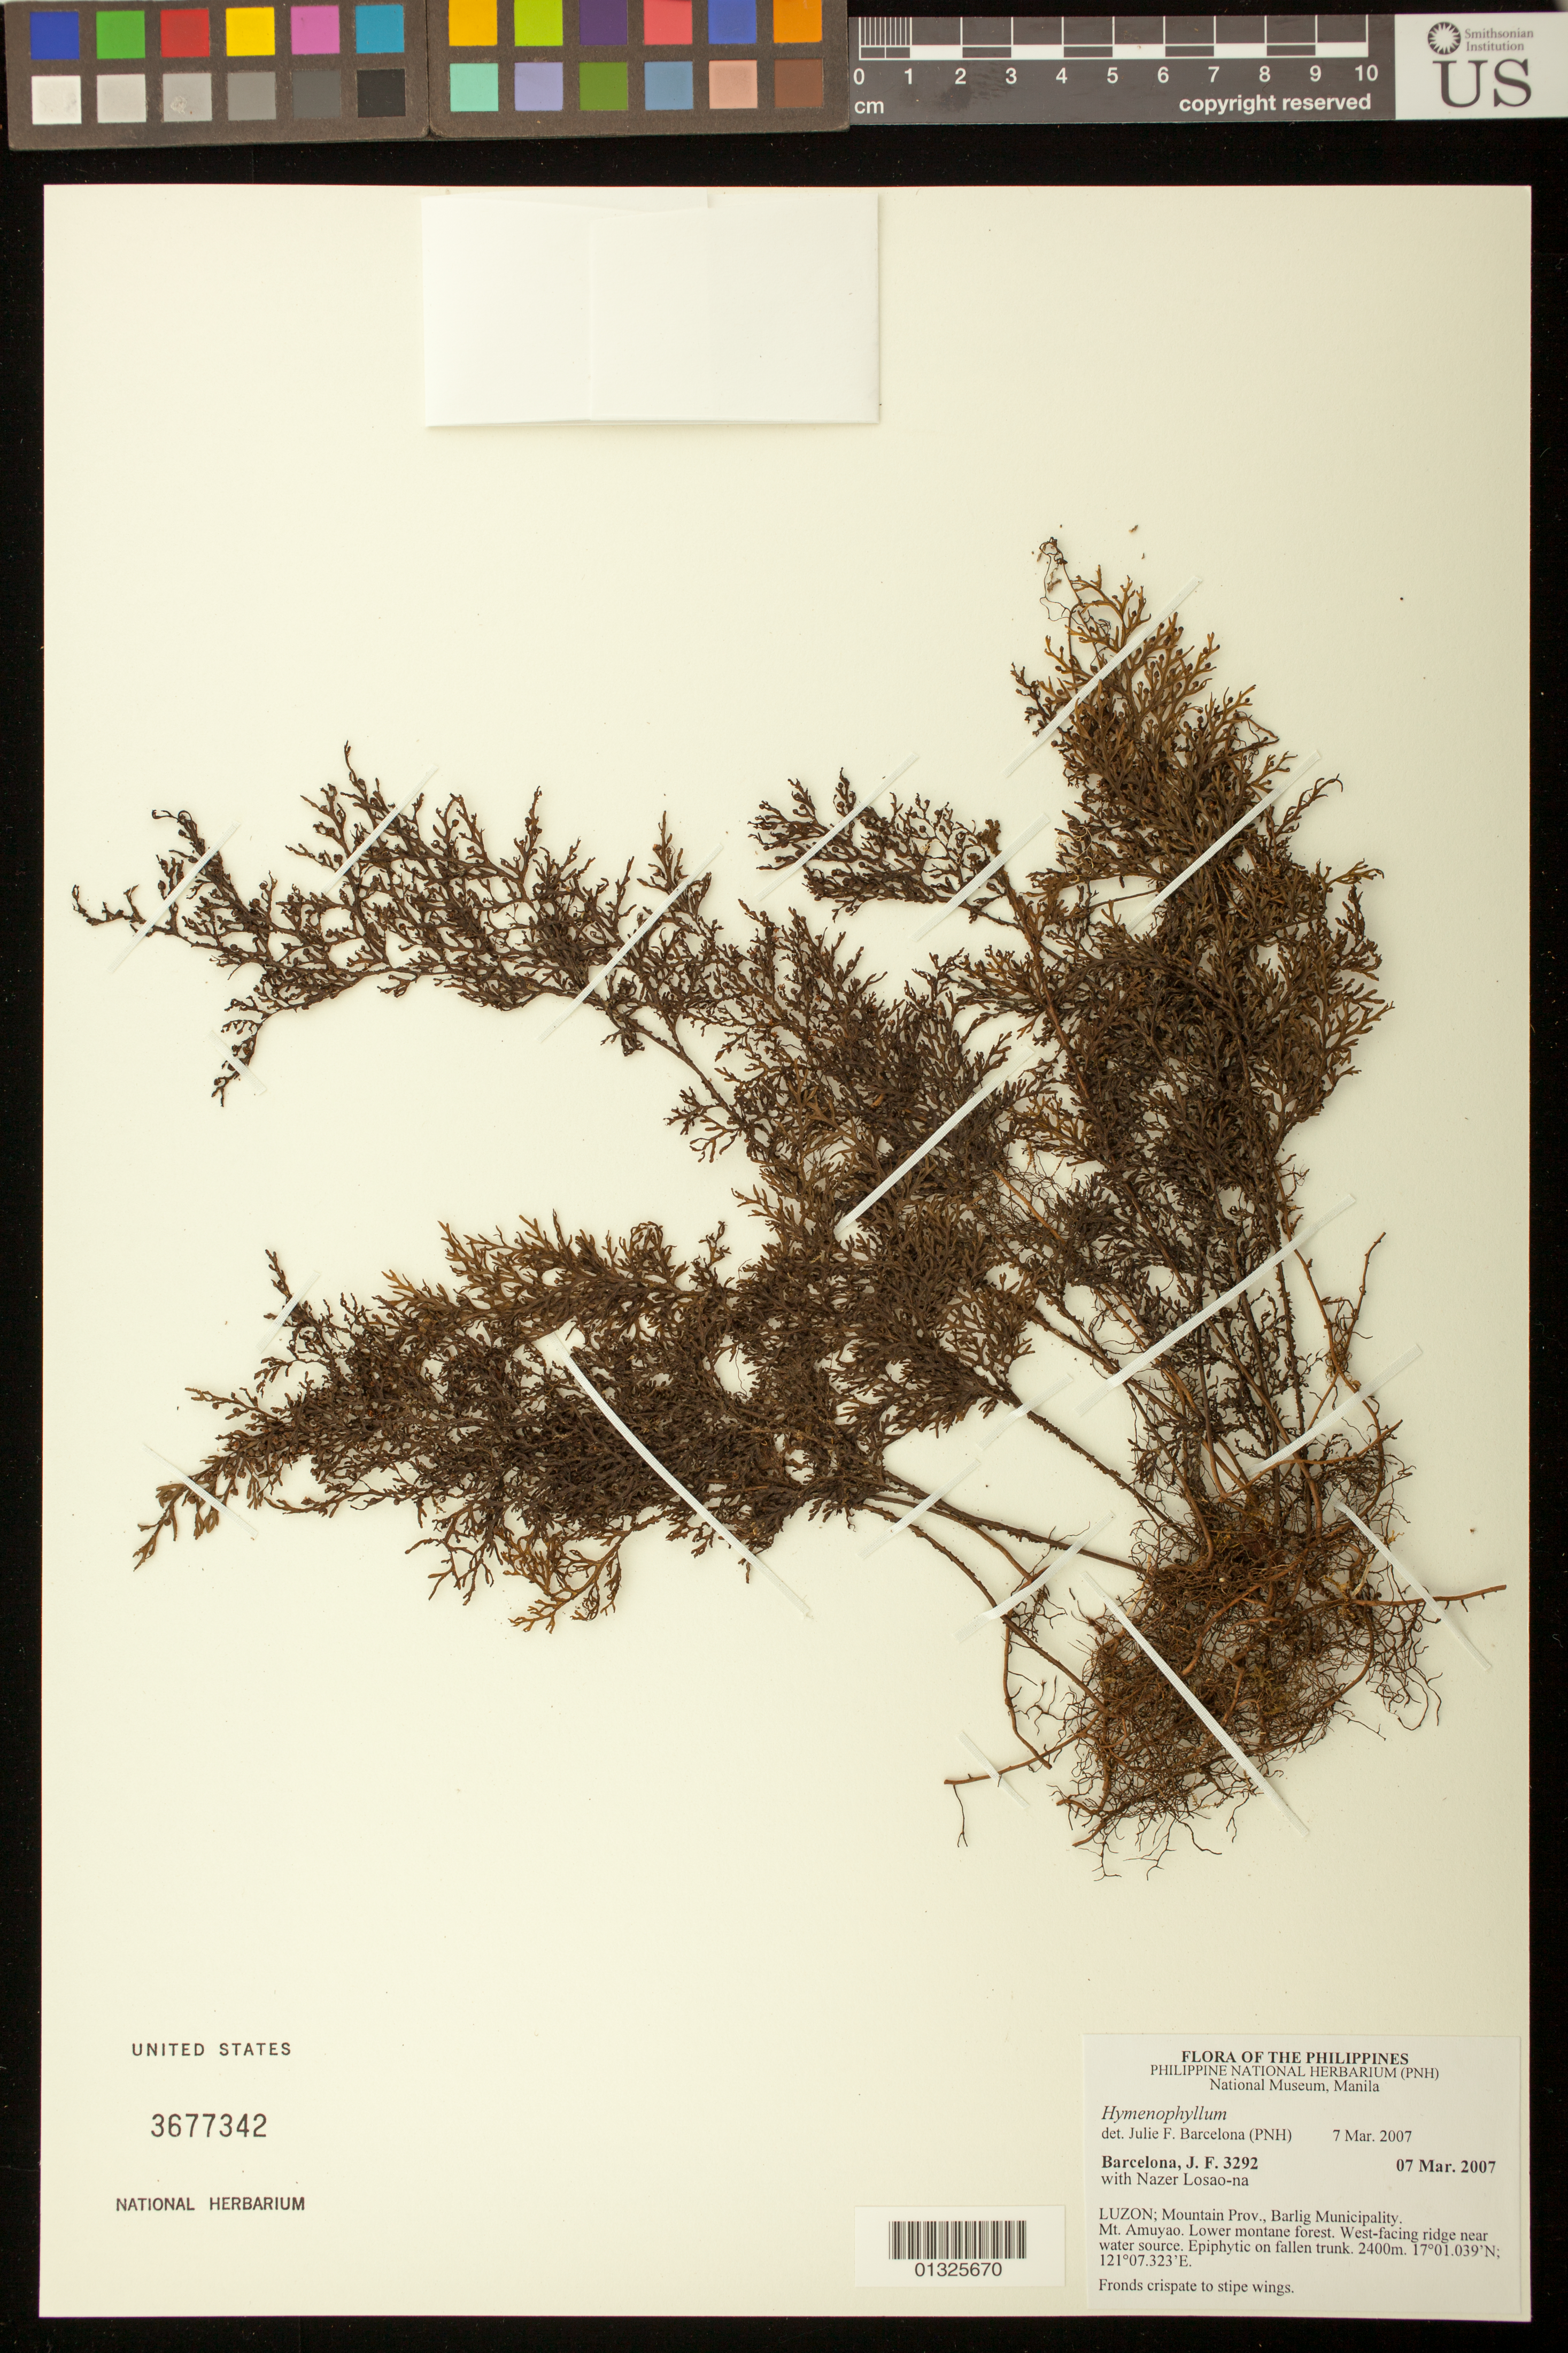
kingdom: Plantae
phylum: Tracheophyta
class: Polypodiopsida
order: Hymenophyllales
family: Hymenophyllaceae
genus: Hymenophyllum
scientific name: Hymenophyllum sp.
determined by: Barcelona, J. F.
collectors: J. F. Barcelona & N. Losao-na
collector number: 3292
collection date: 2007-03-07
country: Philippines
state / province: Cordillera (Administrative Region)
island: Luzon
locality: Luzon; Mountain Prov., Barlig Municipality, Mt. Amuyao.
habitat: Lower montane forest. West-facing ridge near water source.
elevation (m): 2400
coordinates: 17 01.039 N, 121 07.323 E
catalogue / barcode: US 3677342